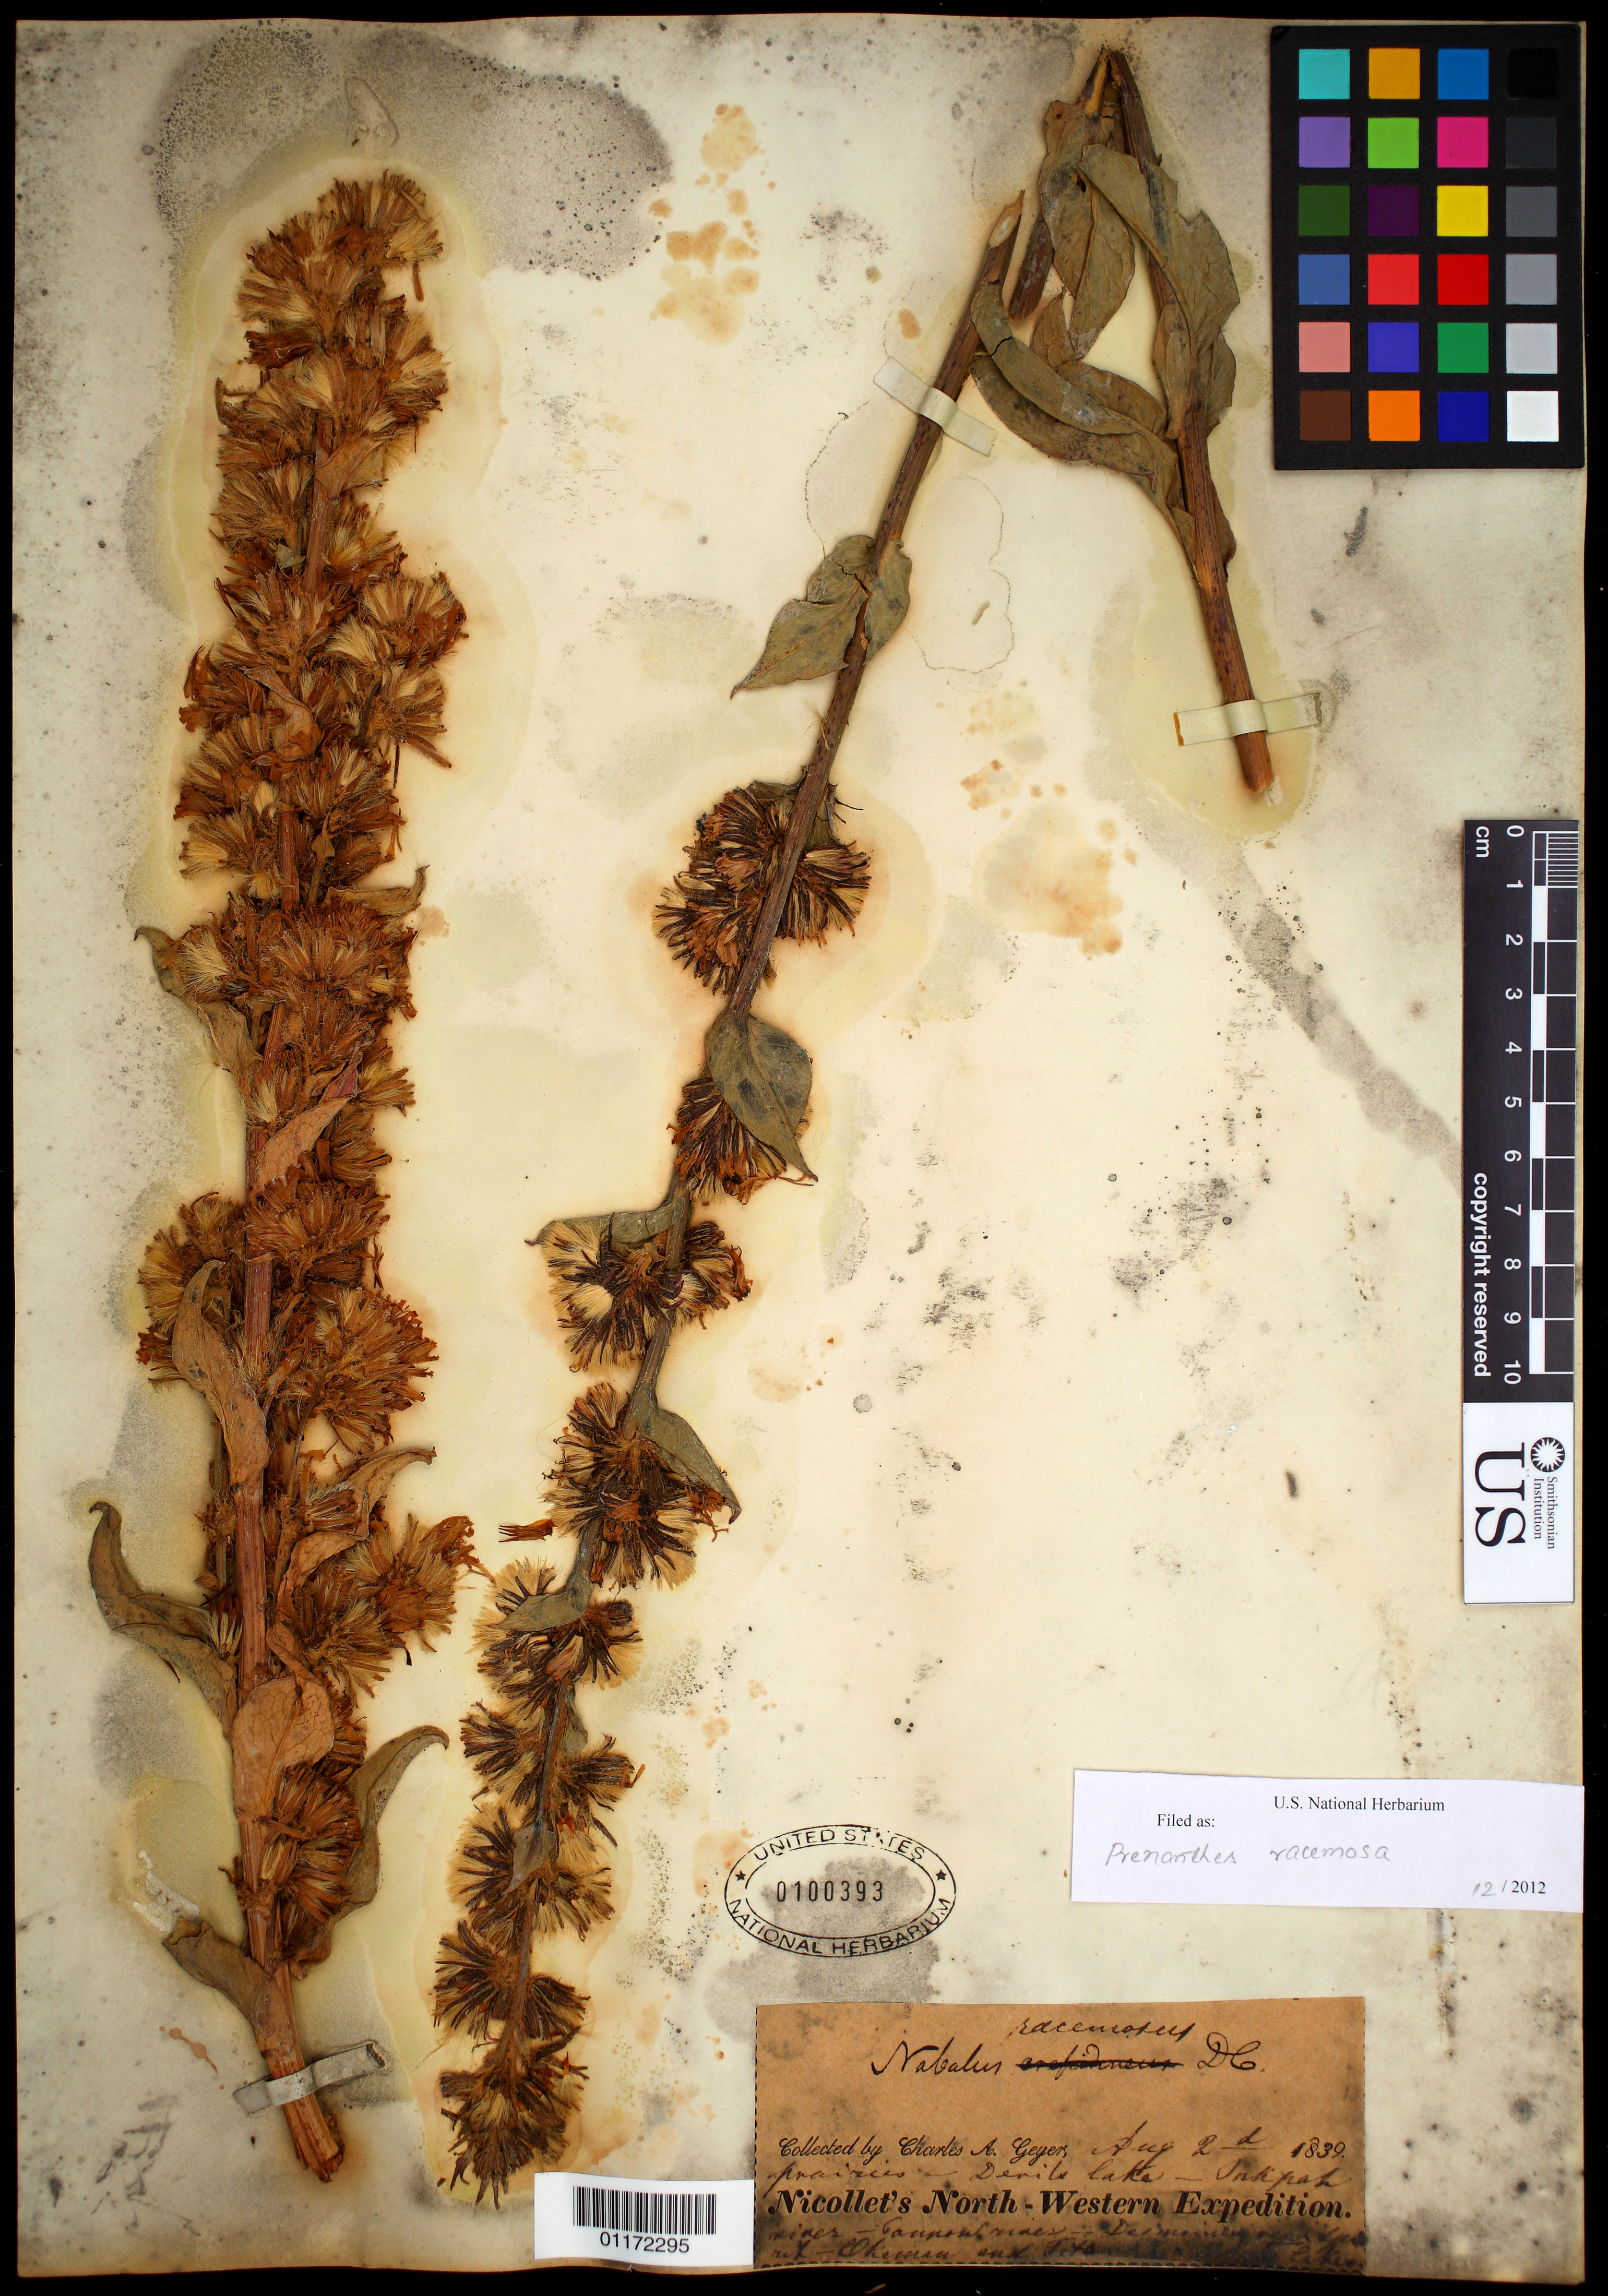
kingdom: Plantae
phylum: Tracheophyta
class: Magnoliopsida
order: Asterales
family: Asteraceae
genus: Nabalus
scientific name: Nabalus racemosus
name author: (Michx.) Hook.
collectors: C. A. Geyer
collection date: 1839-08-02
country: United States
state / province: North Dakota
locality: About Devil's Lake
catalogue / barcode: US 100393